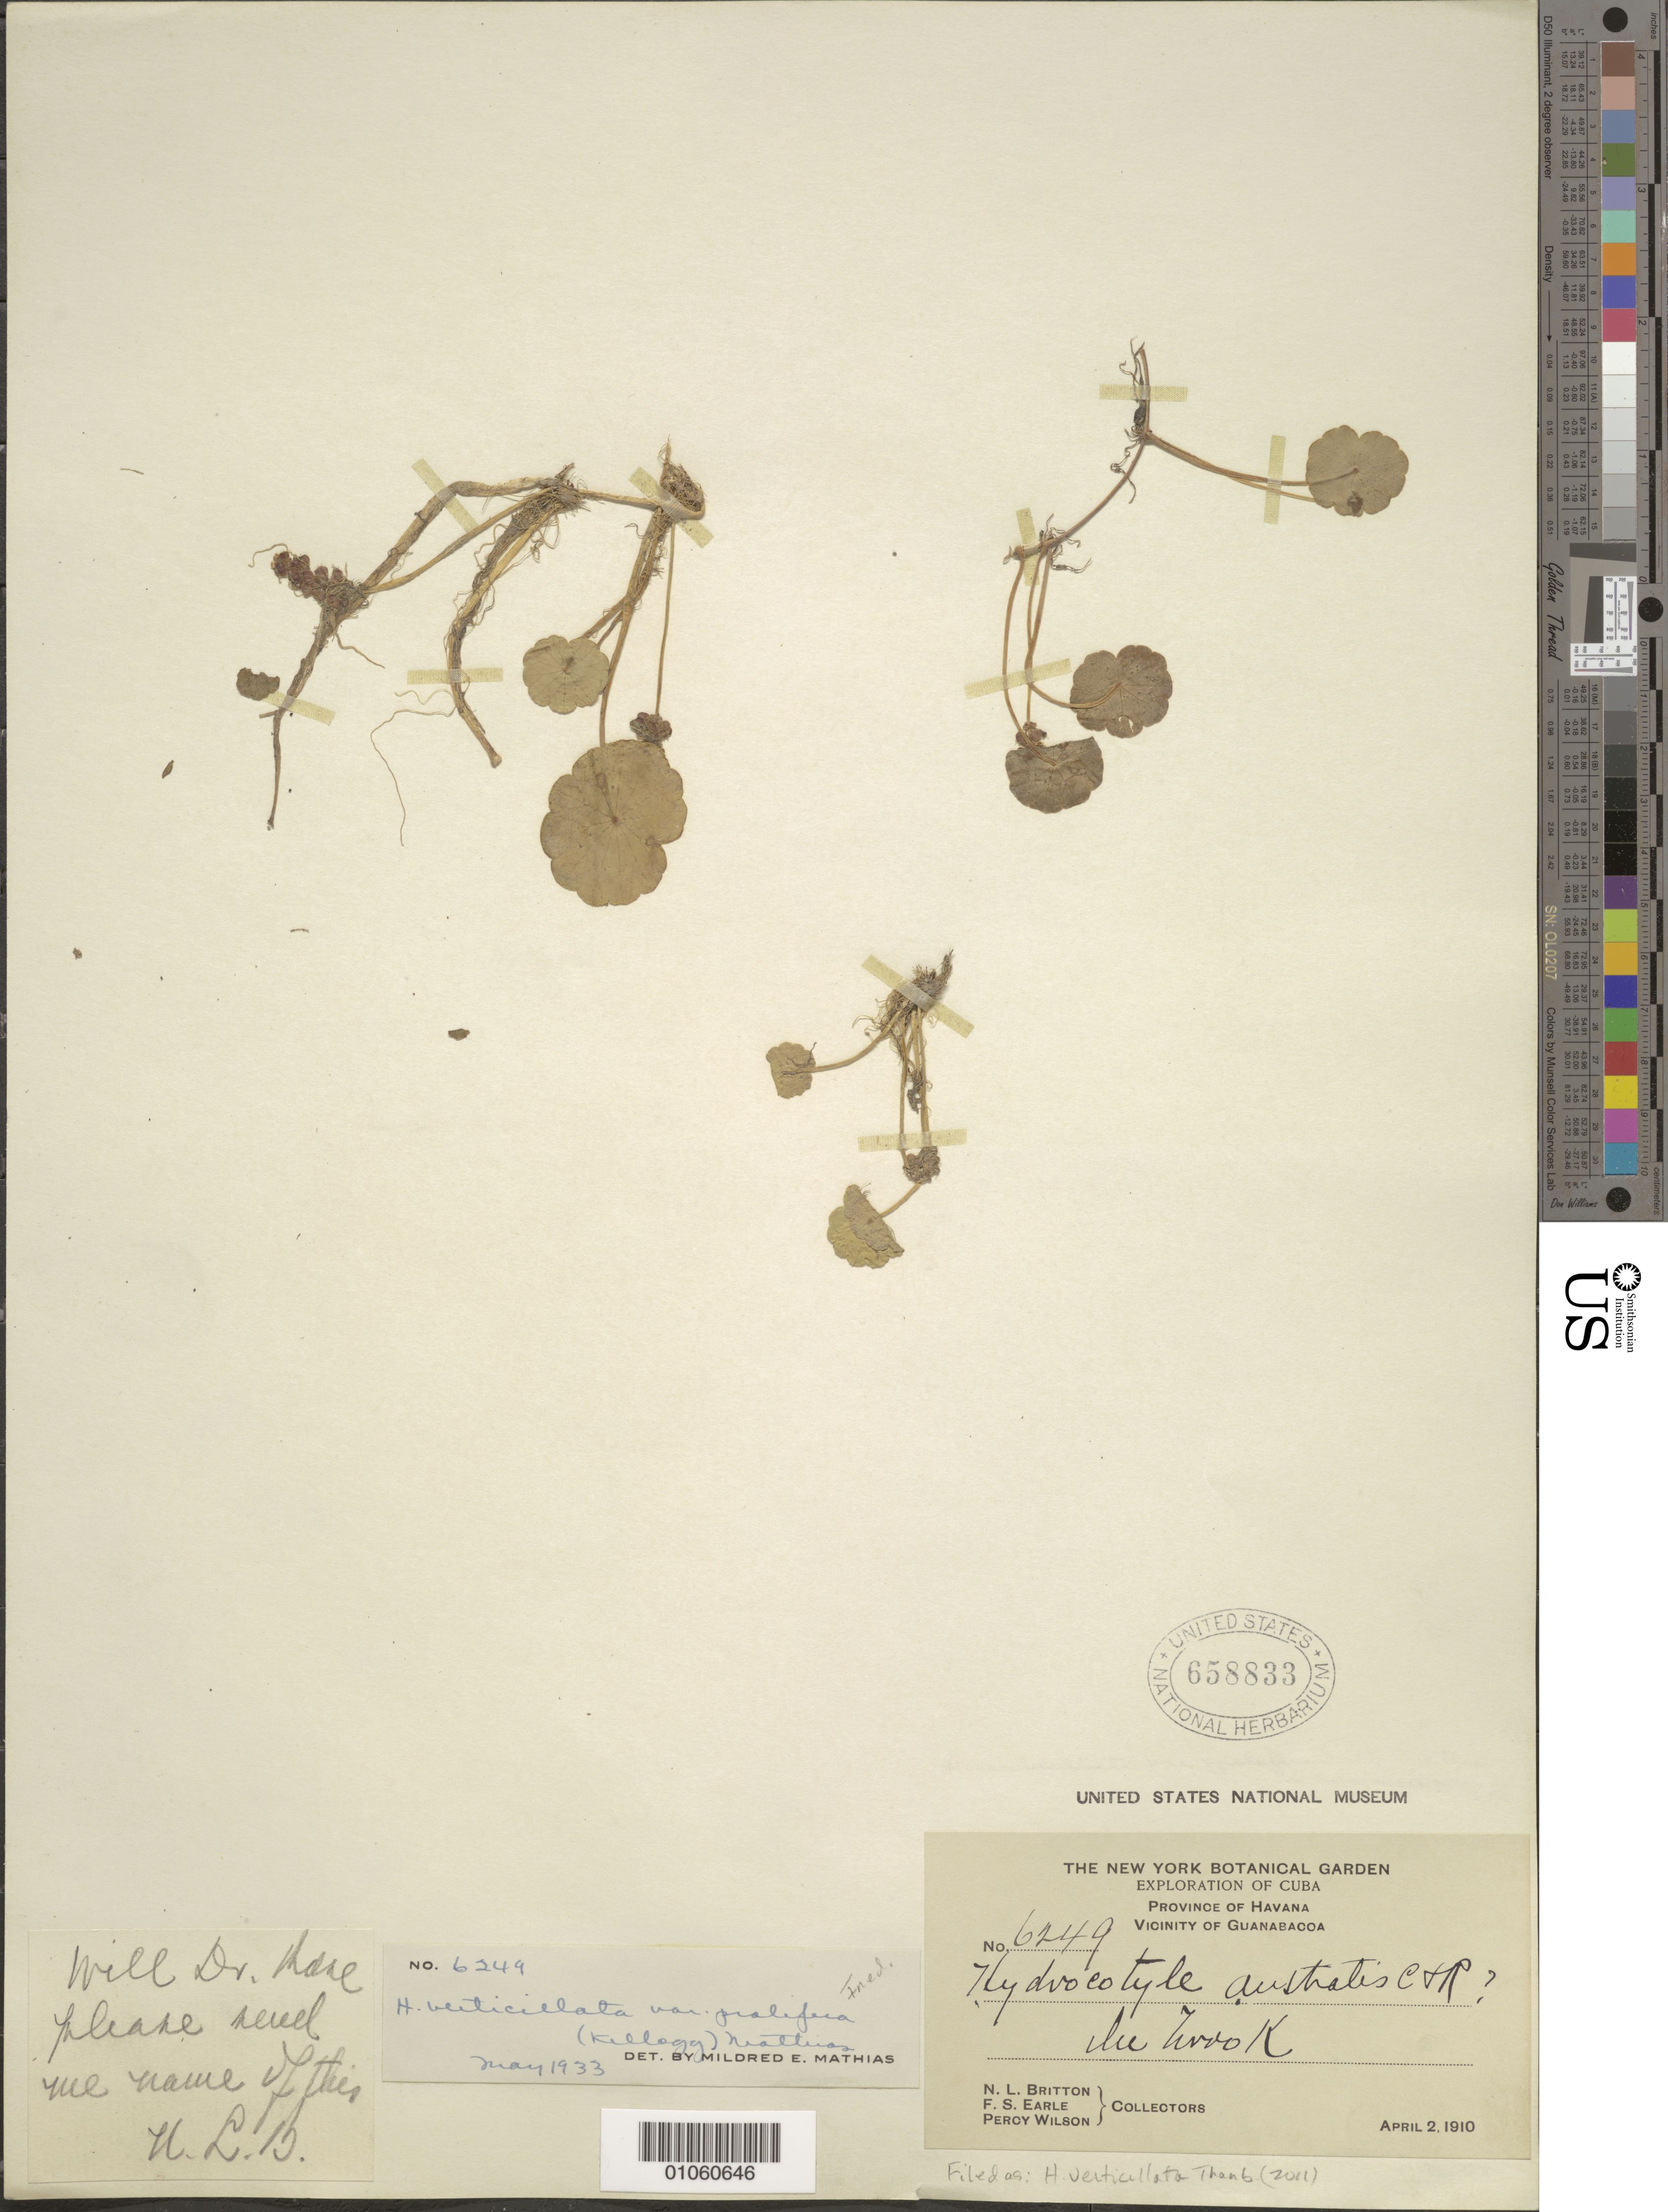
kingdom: Plantae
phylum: Tracheophyta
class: Magnoliopsida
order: Apiales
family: Araliaceae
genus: Hydrocotyle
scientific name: Hydrocotyle verticillata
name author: Thunb.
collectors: N. Britton, F. S. Earle & P. Wilson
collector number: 6249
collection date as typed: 02 Apr 1910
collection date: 1910-04-02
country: Cuba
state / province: La Habana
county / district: Municipio Guanabacoa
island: Cuba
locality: Guanabacoa vicinity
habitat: In brook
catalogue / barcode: US 658833